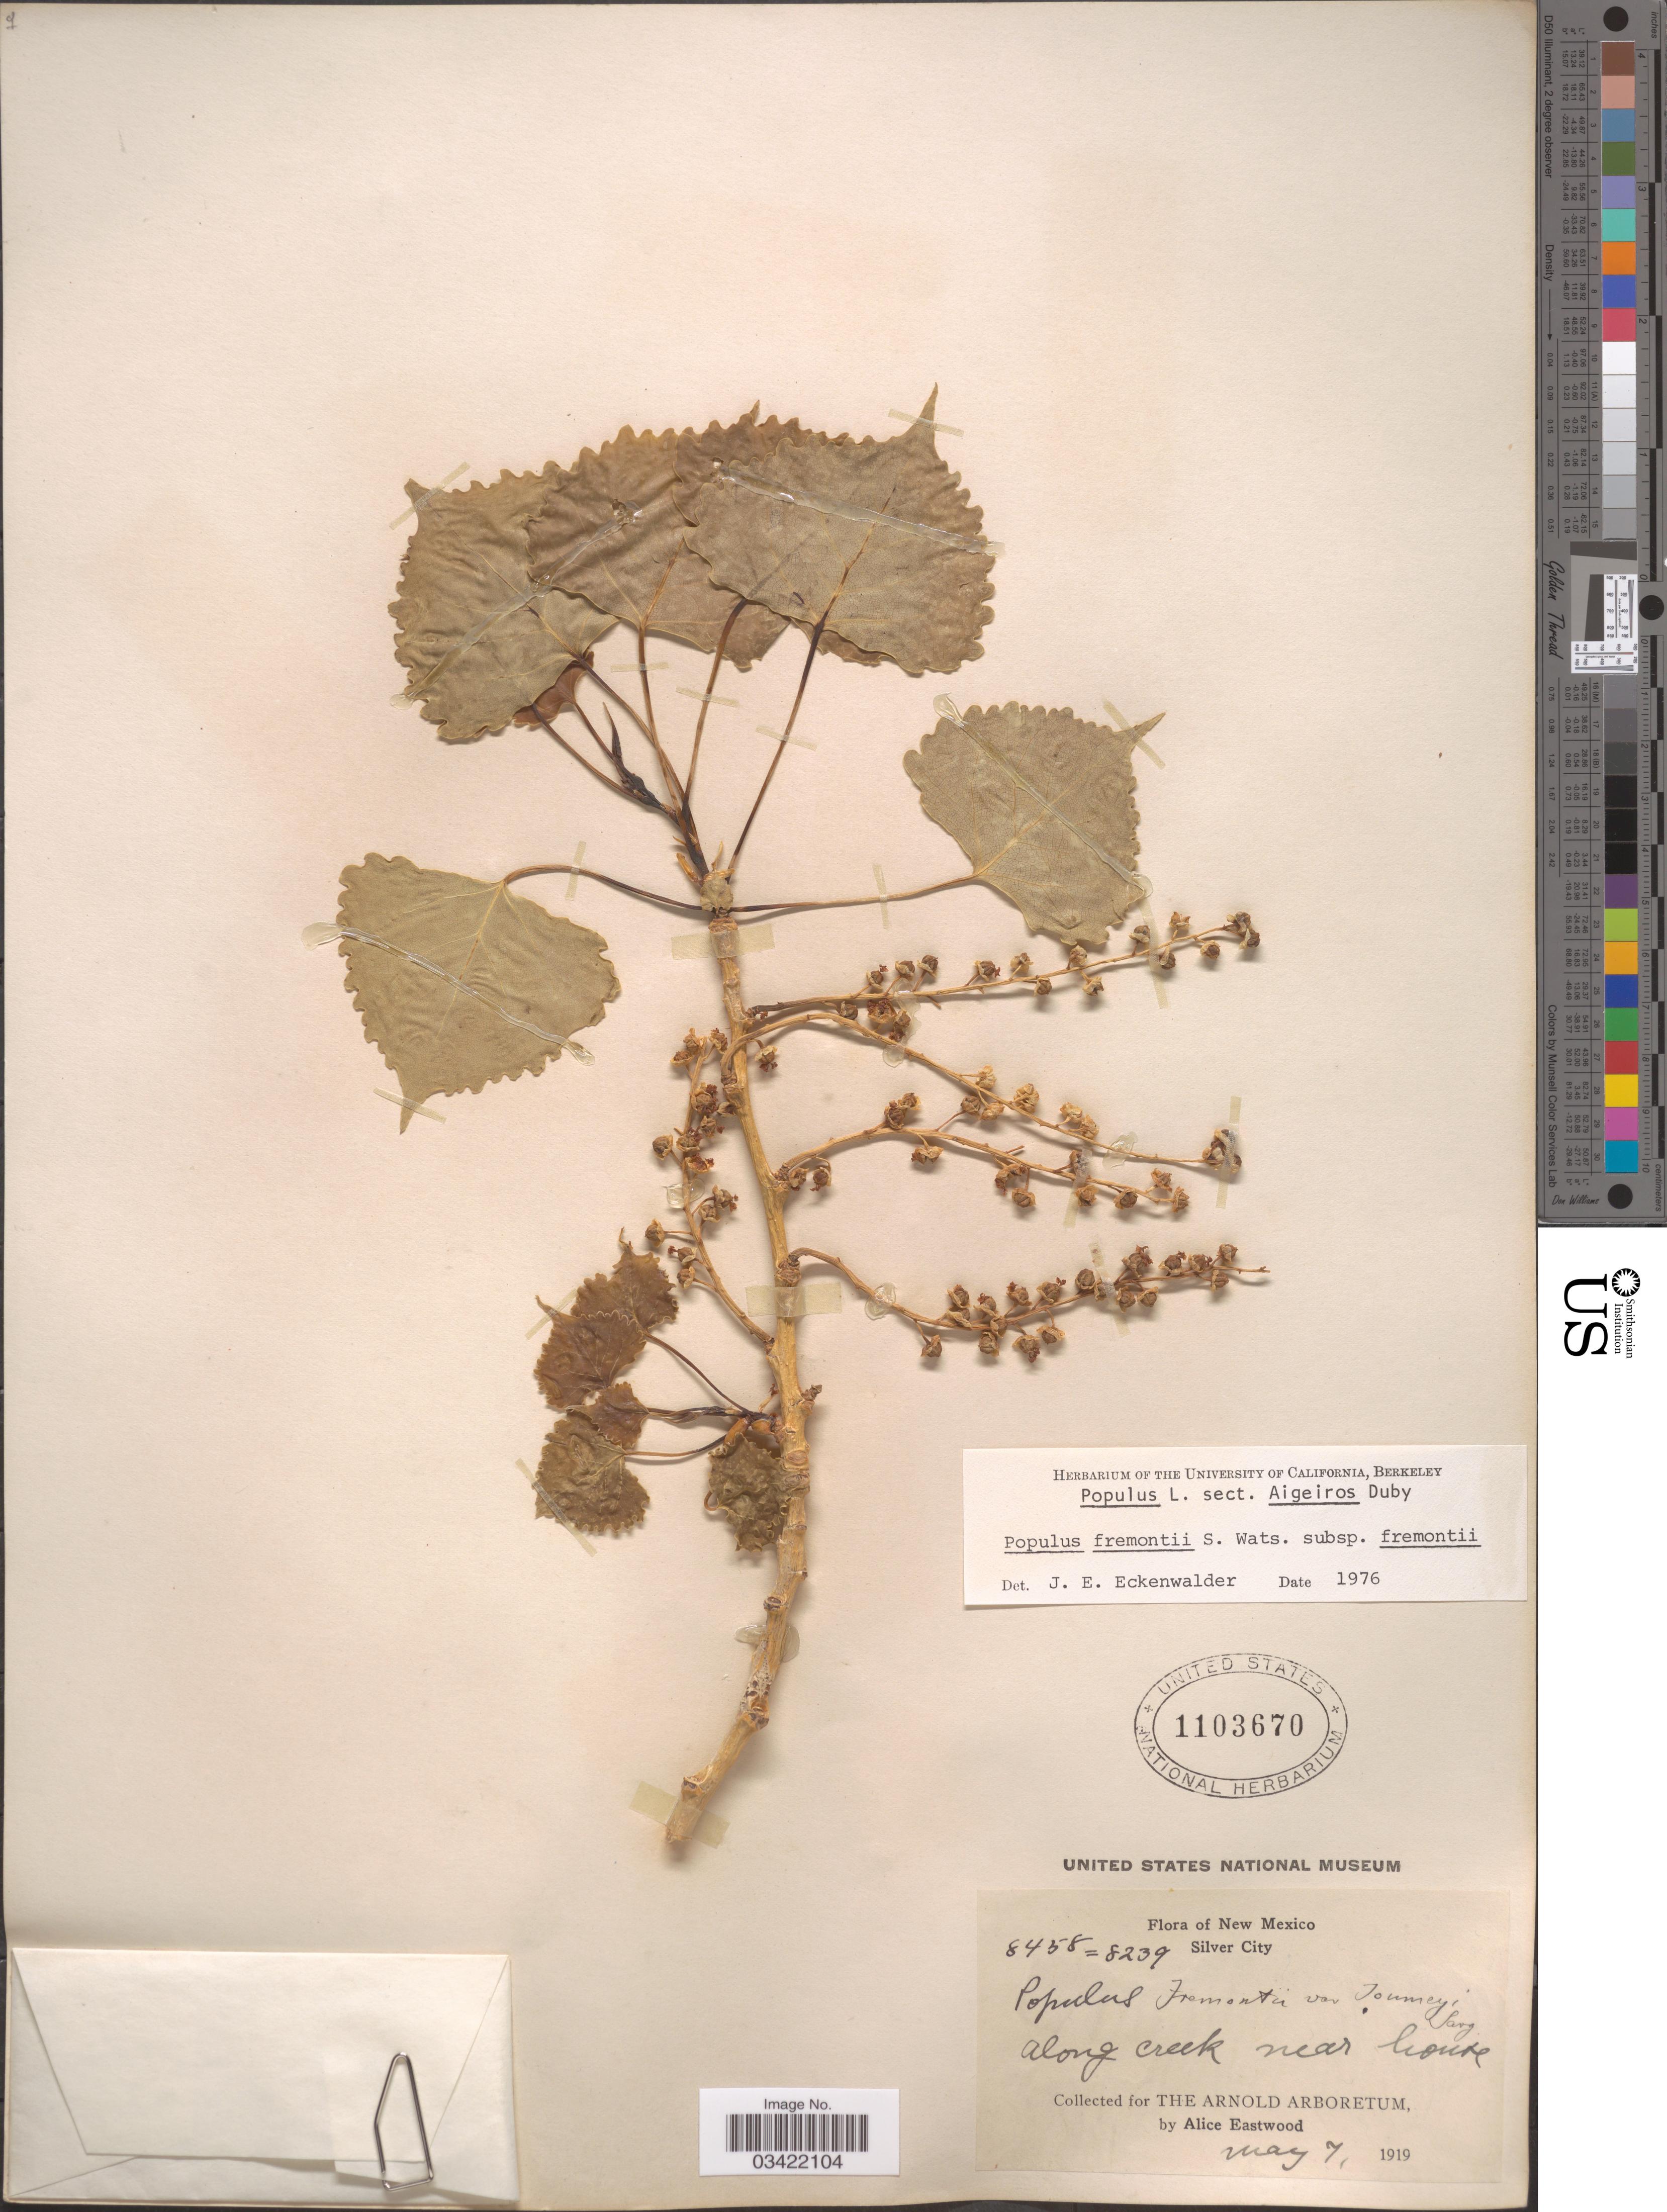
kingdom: Plantae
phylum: Tracheophyta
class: Magnoliopsida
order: Malpighiales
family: Salicaceae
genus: Populus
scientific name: Populus fremontii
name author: S. Watson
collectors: A. Eastwood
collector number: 8458/8239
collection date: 1919-05-07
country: United States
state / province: New Mexico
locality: Silver City. Along creek near house.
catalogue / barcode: US 1103670